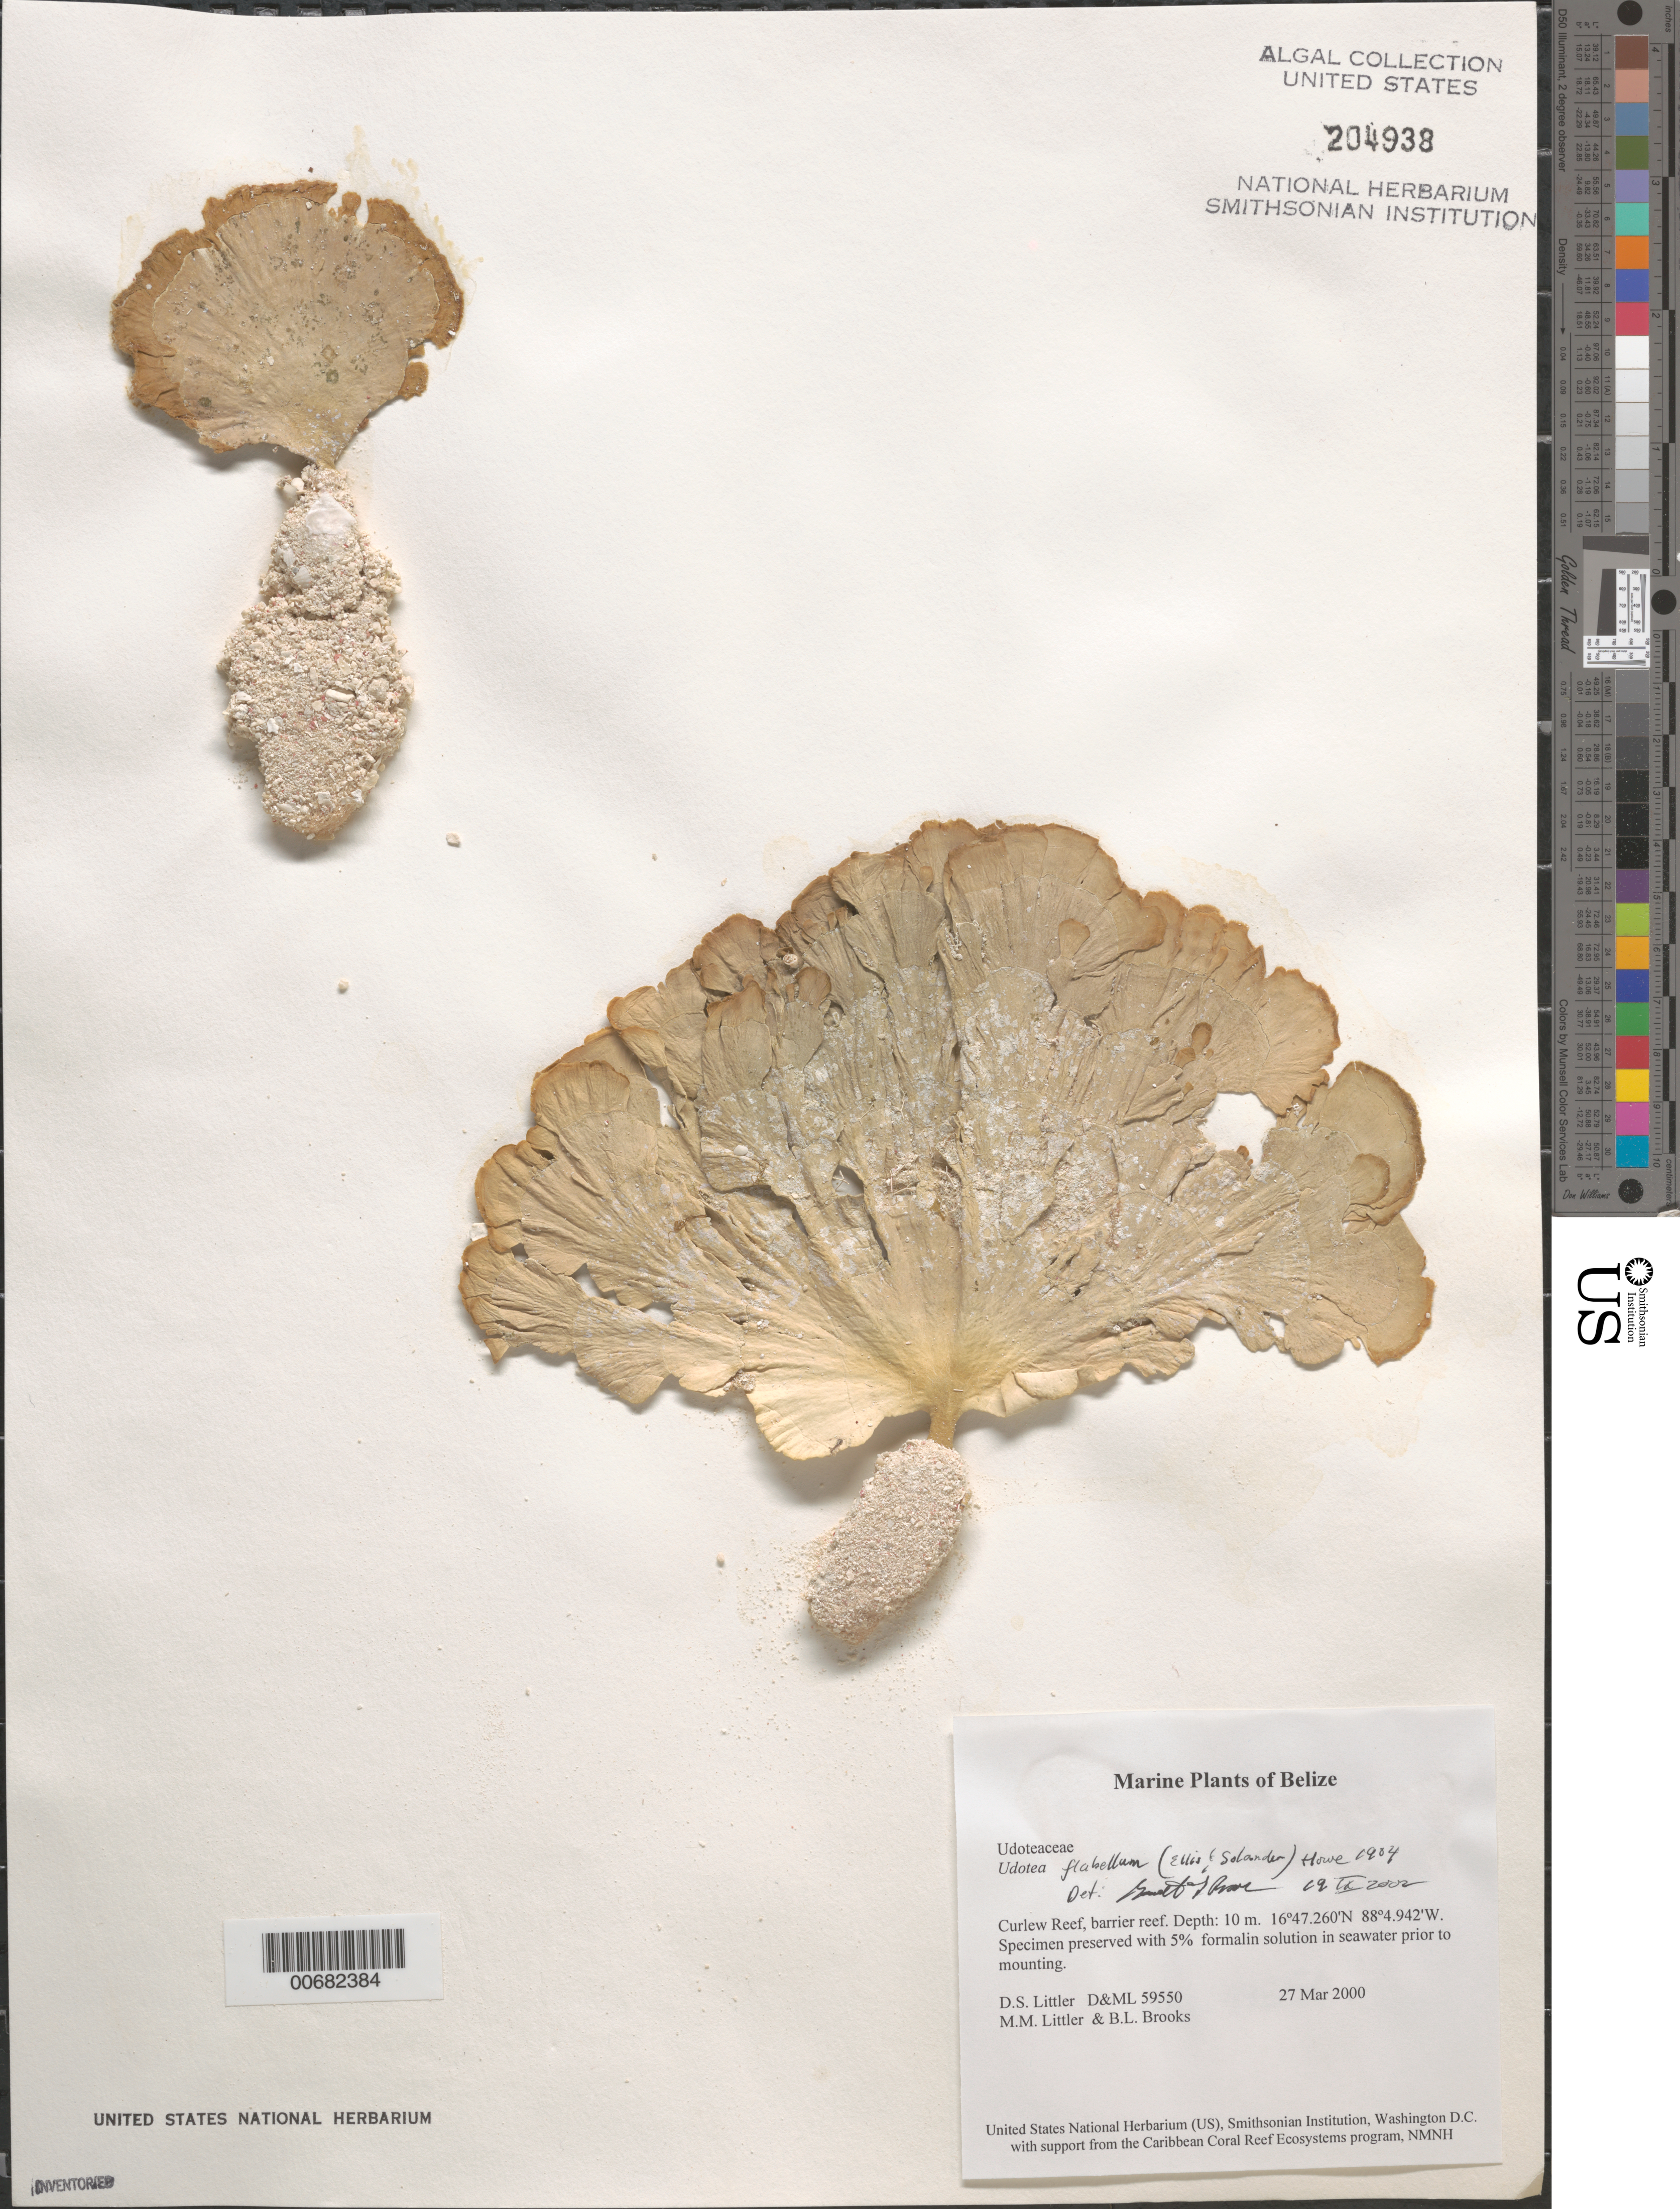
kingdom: Plantae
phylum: Chlorophyta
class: Ulvophyceae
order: Bryopsidales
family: Udoteaceae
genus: Udotea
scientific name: Udotea flabellum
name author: (J. Ellis & Sol.) M. Howe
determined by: Brooks, B. L., (BOT), Smithsonian Institution - National Museum of Natural History (UNITED STATES)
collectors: D. S. Littler, M. M. Littler & B. Brooks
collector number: D&ML 59550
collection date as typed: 27 Mar 2000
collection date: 2000-03-27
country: Belize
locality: Curlew Reef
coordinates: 16 47.260' N, 88 4.942' W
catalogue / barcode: US 204938